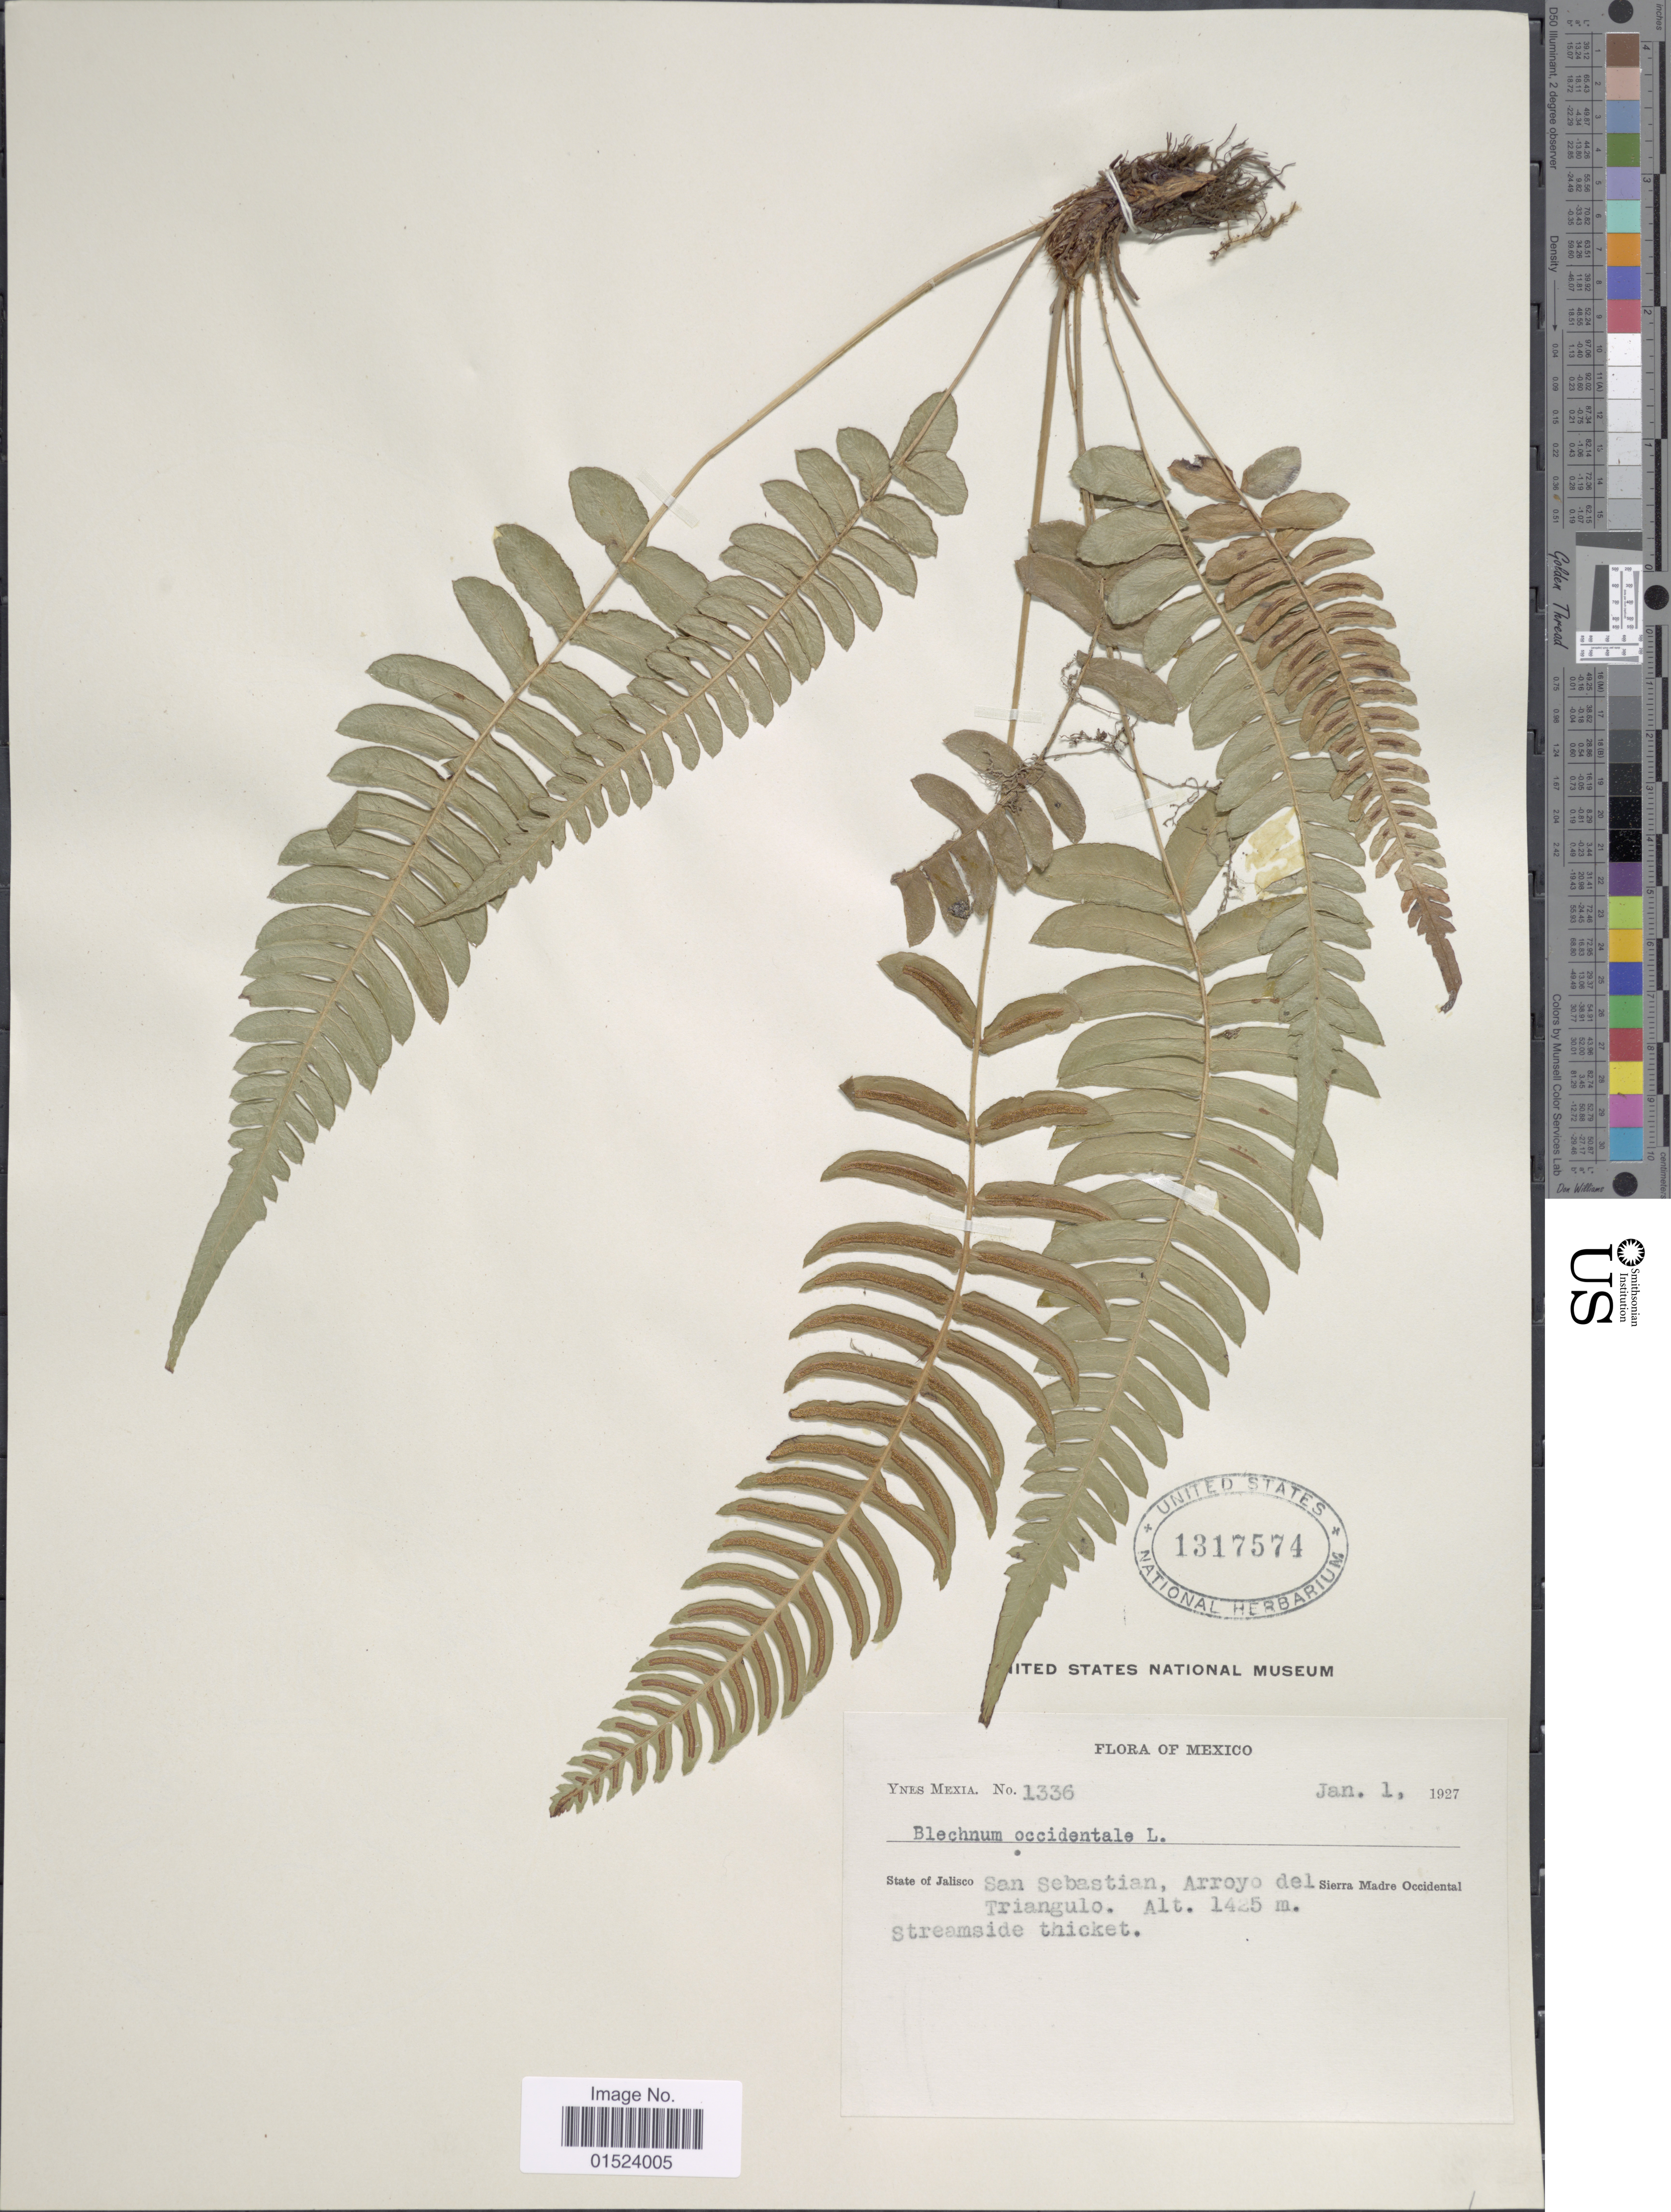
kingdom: Plantae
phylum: Tracheophyta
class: Polypodiopsida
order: Polypodiales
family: Blechnaceae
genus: Blechnum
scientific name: Blechnum glandulosum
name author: Link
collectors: Y. Mexia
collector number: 1336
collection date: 1927-01-01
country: Mexico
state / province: Jalisco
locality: San Sebastian, Arroyo del Sierra Madre Occidental Triangulo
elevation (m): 1425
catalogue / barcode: US 1317574